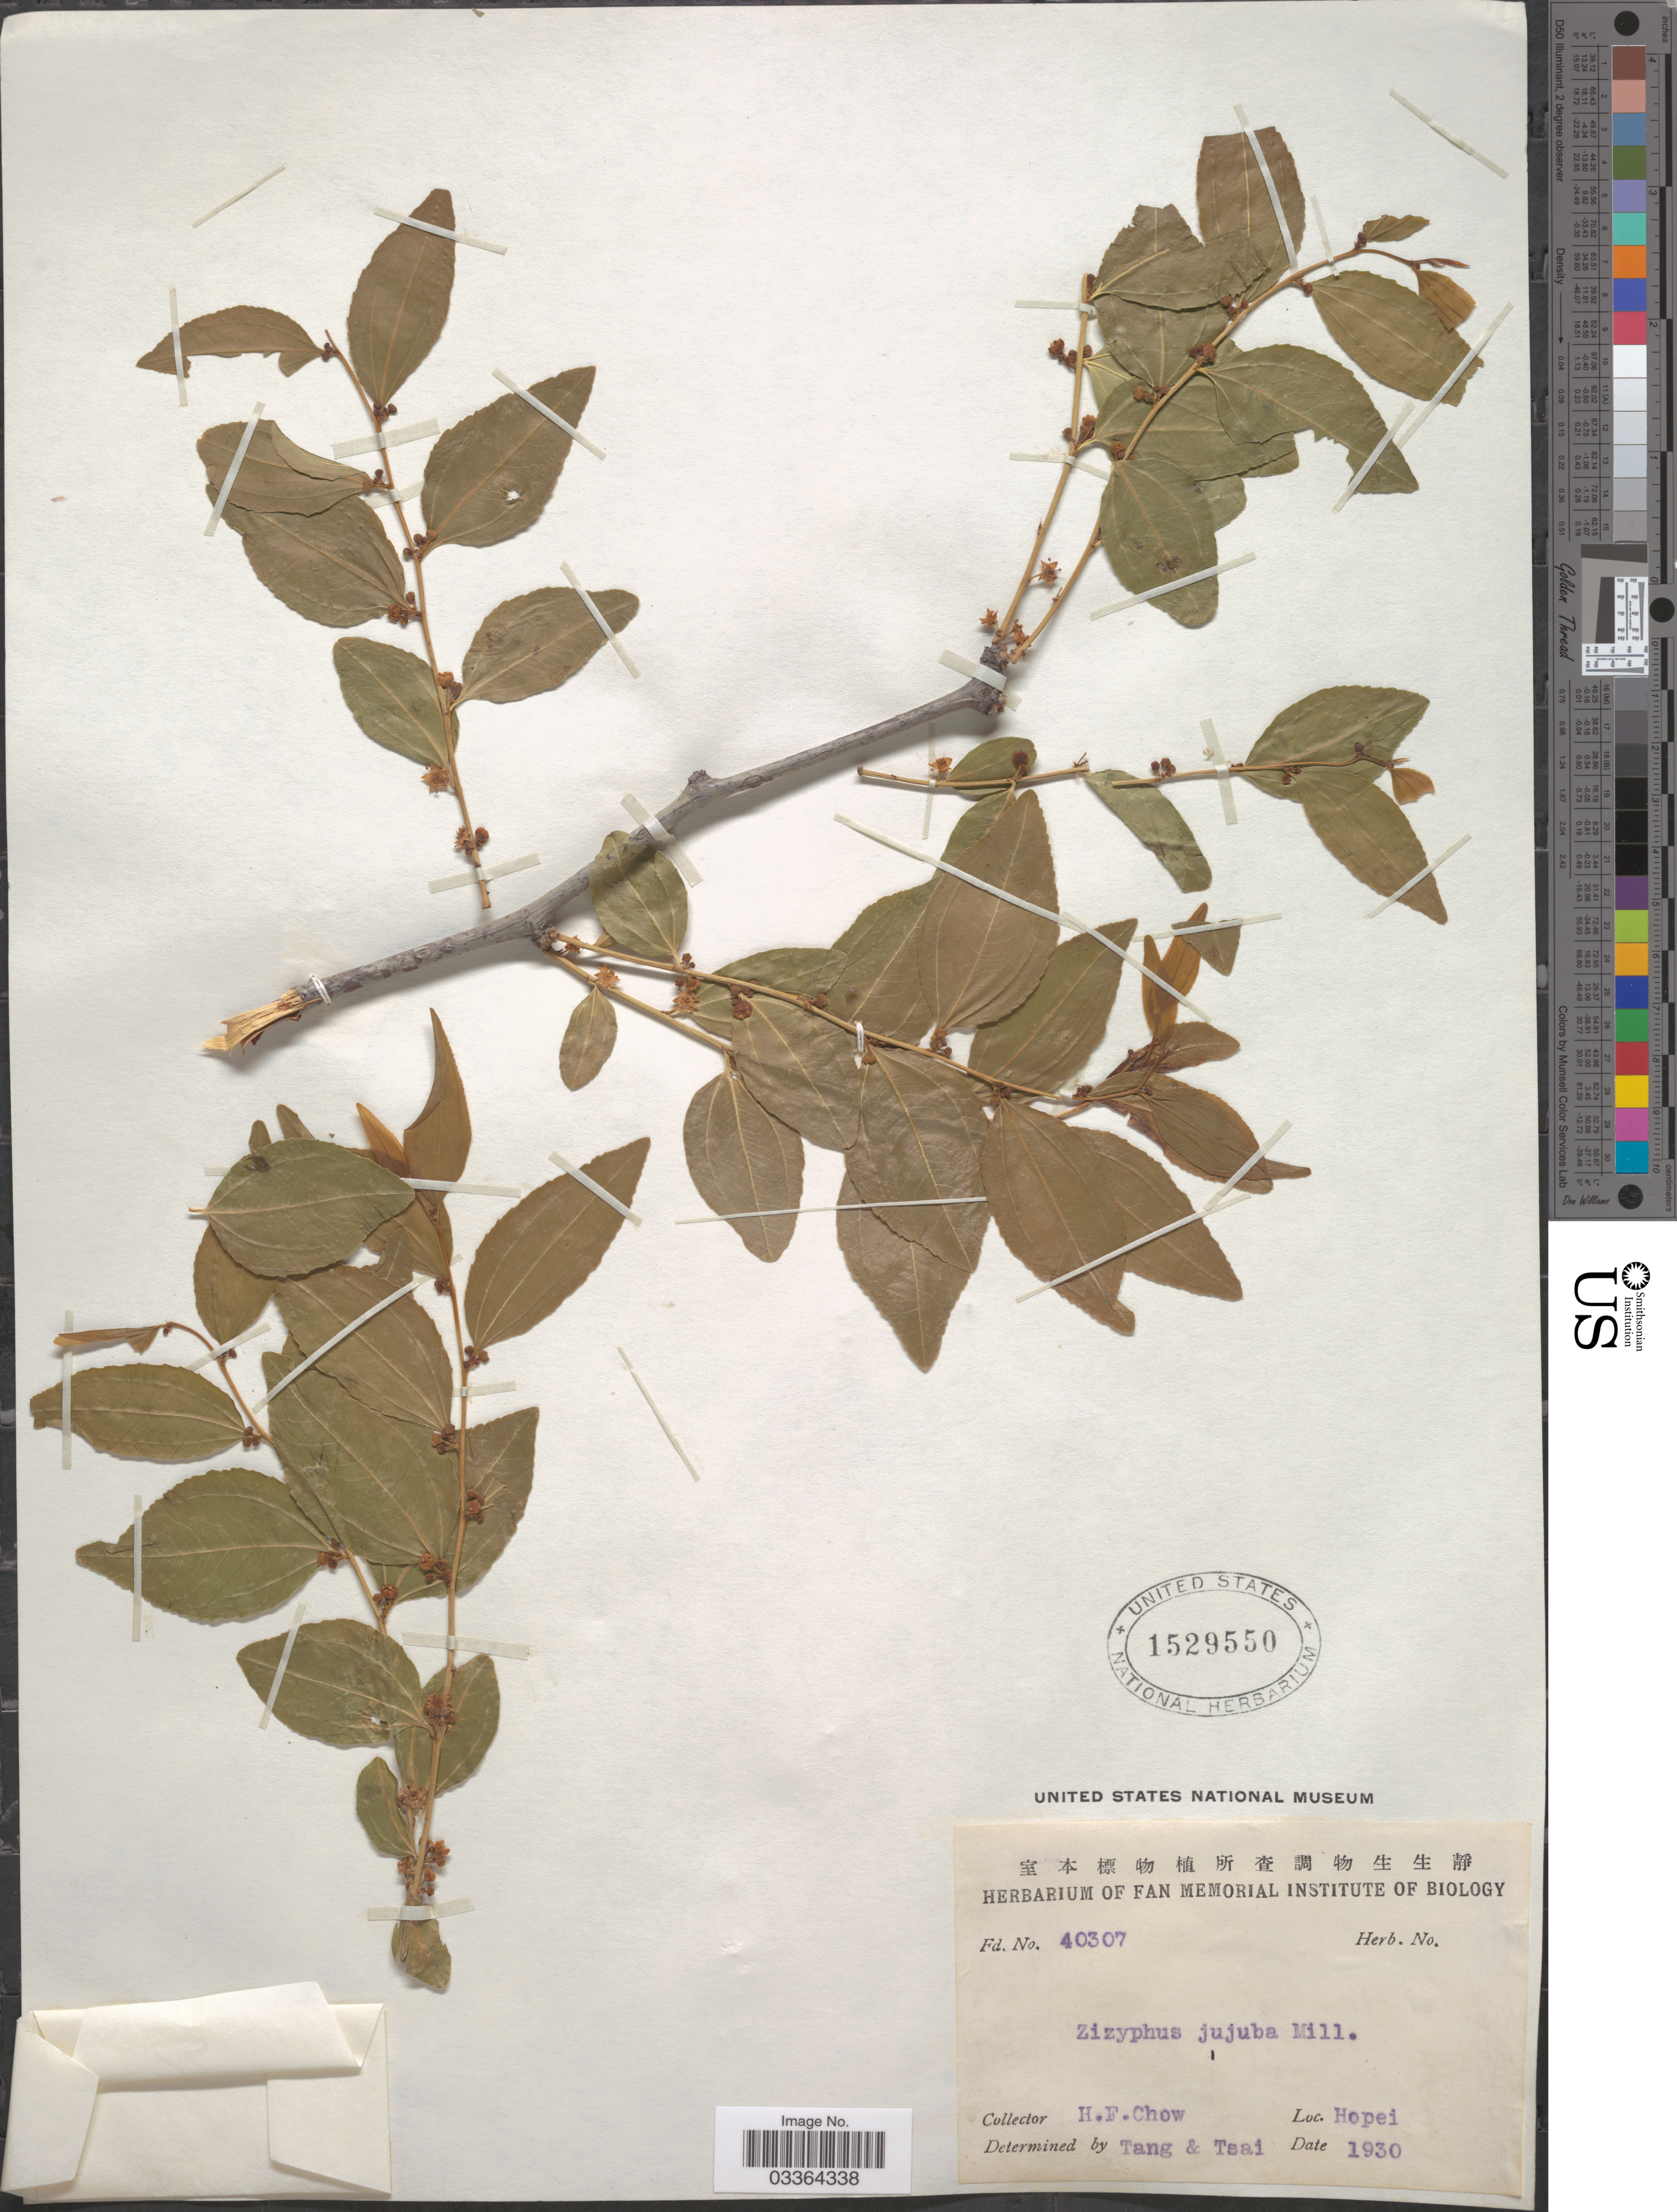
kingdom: Plantae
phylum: Tracheophyta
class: Magnoliopsida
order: Rosales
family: Rhamnaceae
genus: Ziziphus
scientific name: Ziziphus jujuba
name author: Mill.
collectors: H. Chow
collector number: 40307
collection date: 1930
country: China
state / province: Hebei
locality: Hopei.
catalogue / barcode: US 1529550